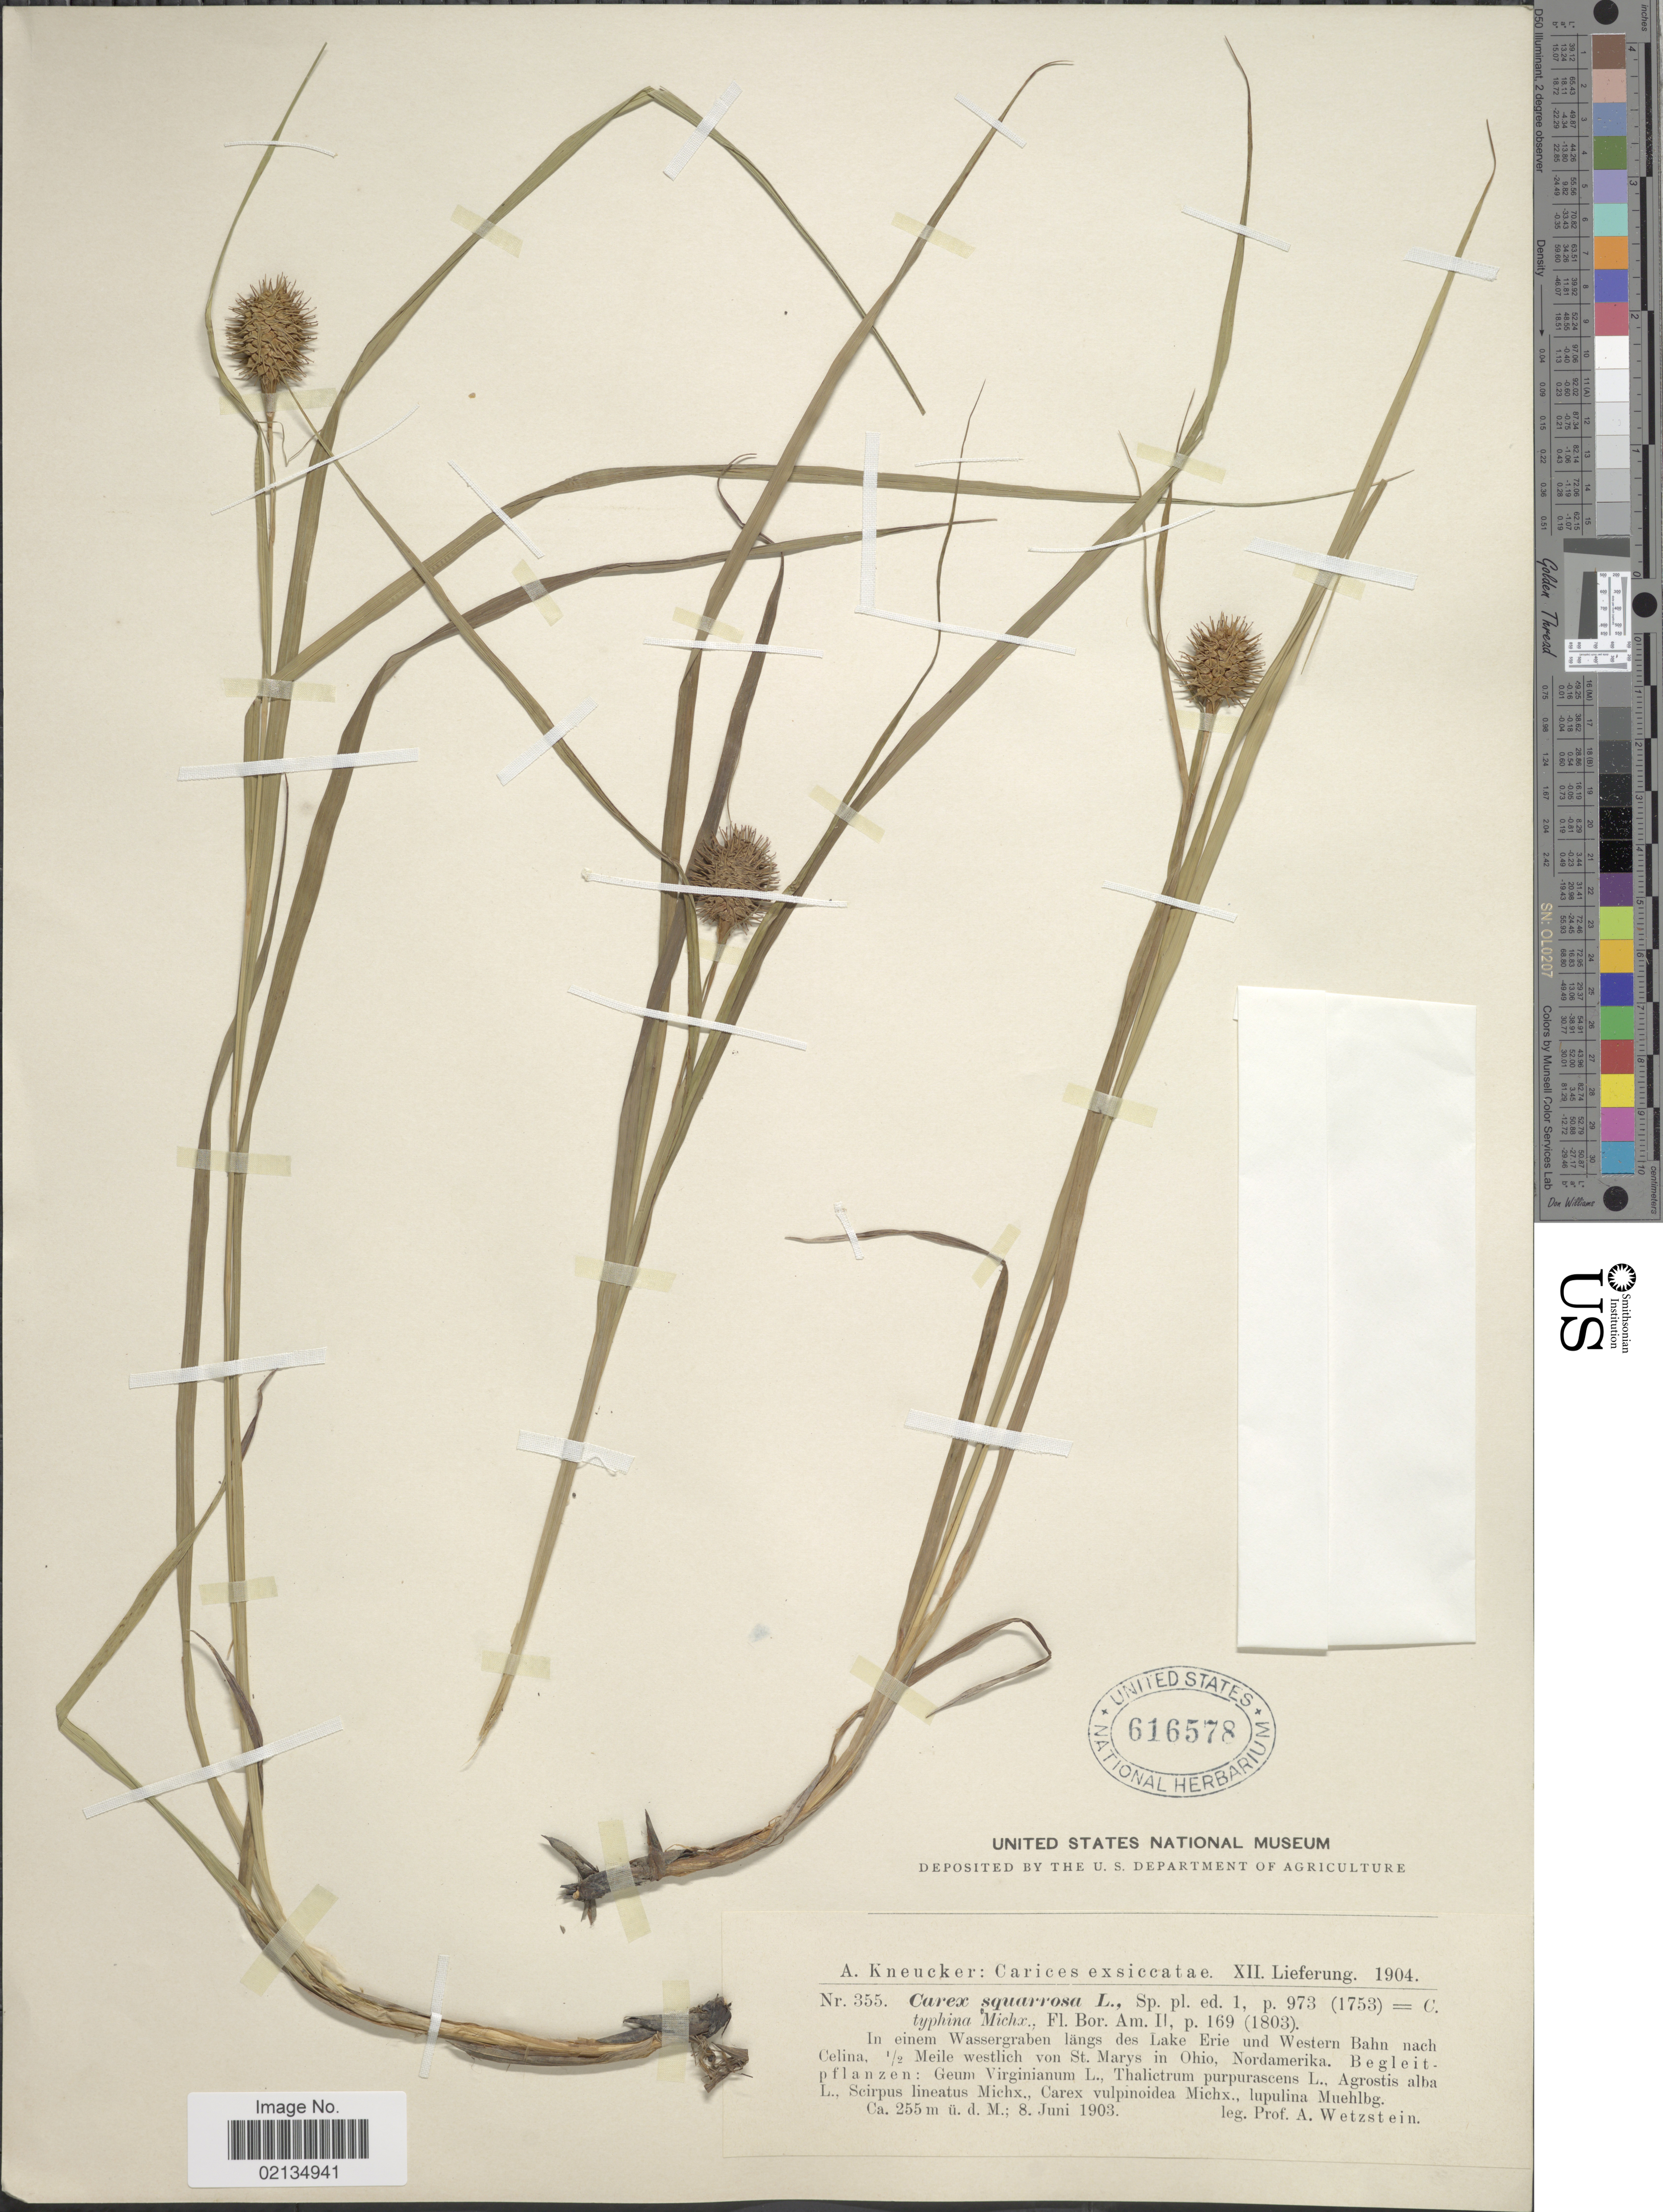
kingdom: Plantae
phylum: Tracheophyta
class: Liliopsida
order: Poales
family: Cyperaceae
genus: Carex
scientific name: Carex squarrosa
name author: L.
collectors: A. Wetzstein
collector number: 355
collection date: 1903-06-08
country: United States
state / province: Ohio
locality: In einem Wassergraben langs des Lake Erie und Western Bahn nach Celina.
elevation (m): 255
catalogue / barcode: US 616578